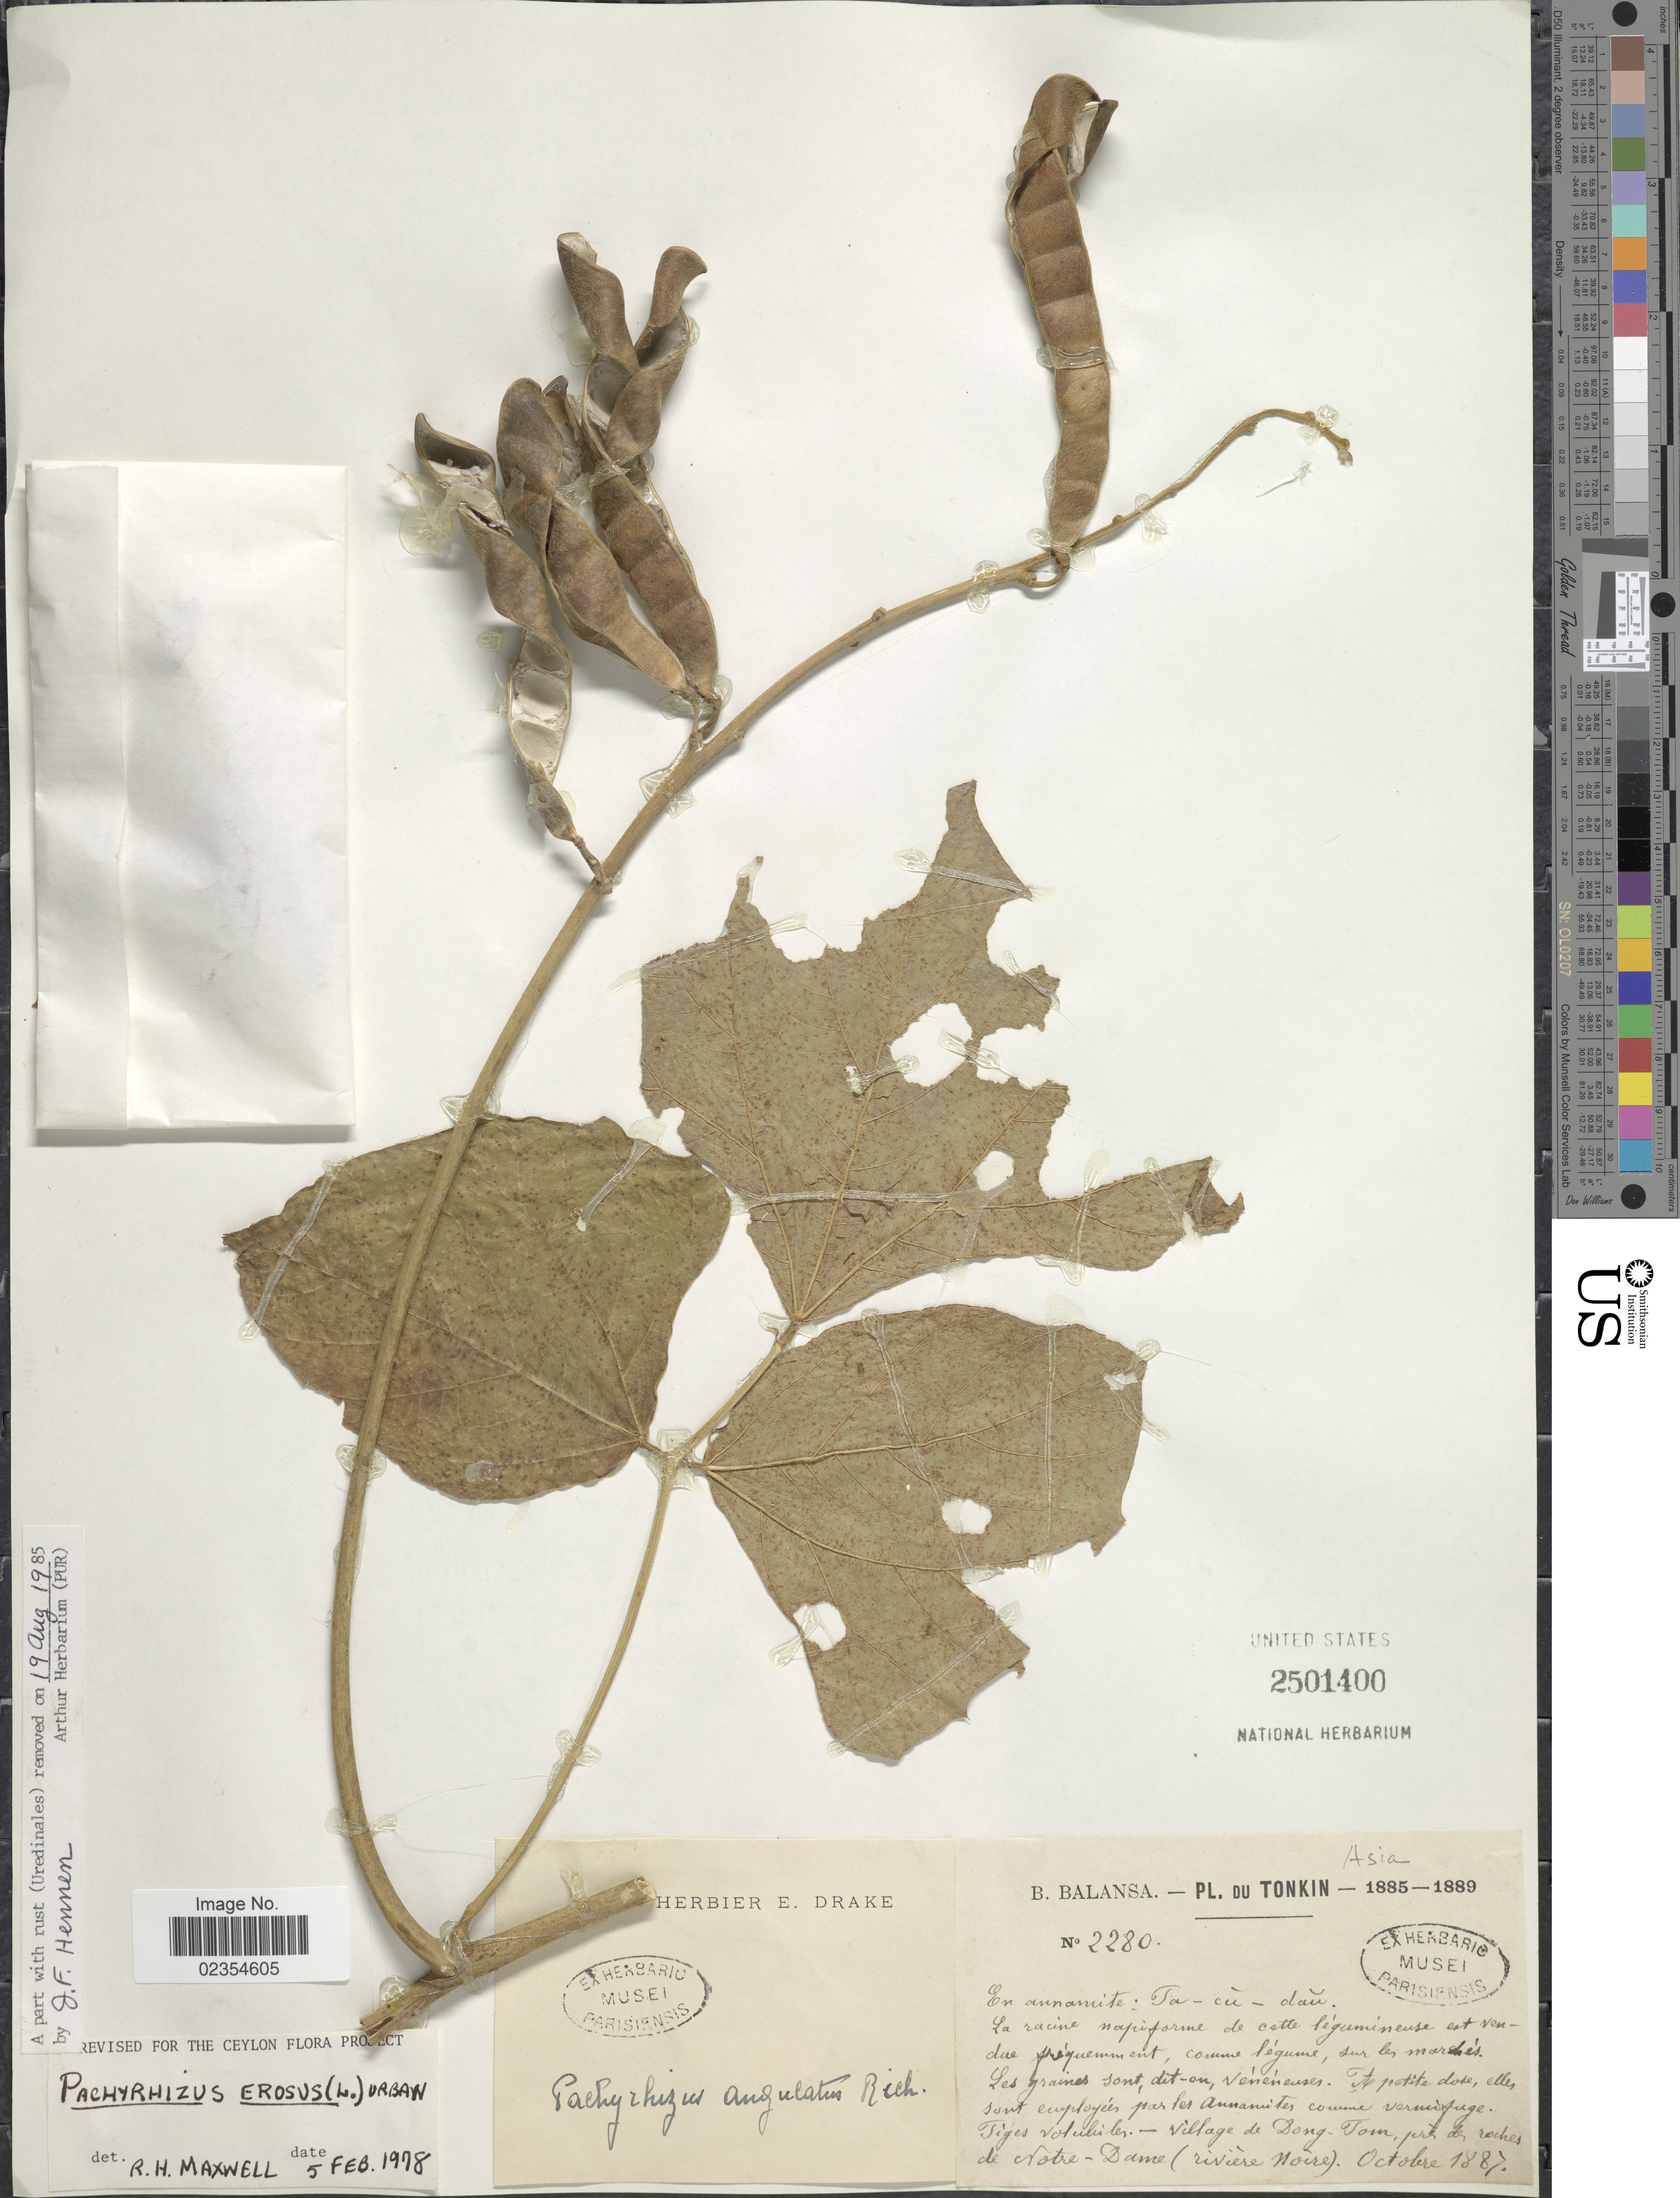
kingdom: Plantae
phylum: Tracheophyta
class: Magnoliopsida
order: Fabales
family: Fabaceae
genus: Pachyrhizus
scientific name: Pachyrhizus erosus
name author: (L.) Urb.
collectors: B. Balansa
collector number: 2280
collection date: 1887-10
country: Vietnam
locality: Tonkin, Asia, Village de Dong Tom, pres de roches de Notre Dame (riviere Noire) [interpreted]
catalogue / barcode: US 2501400